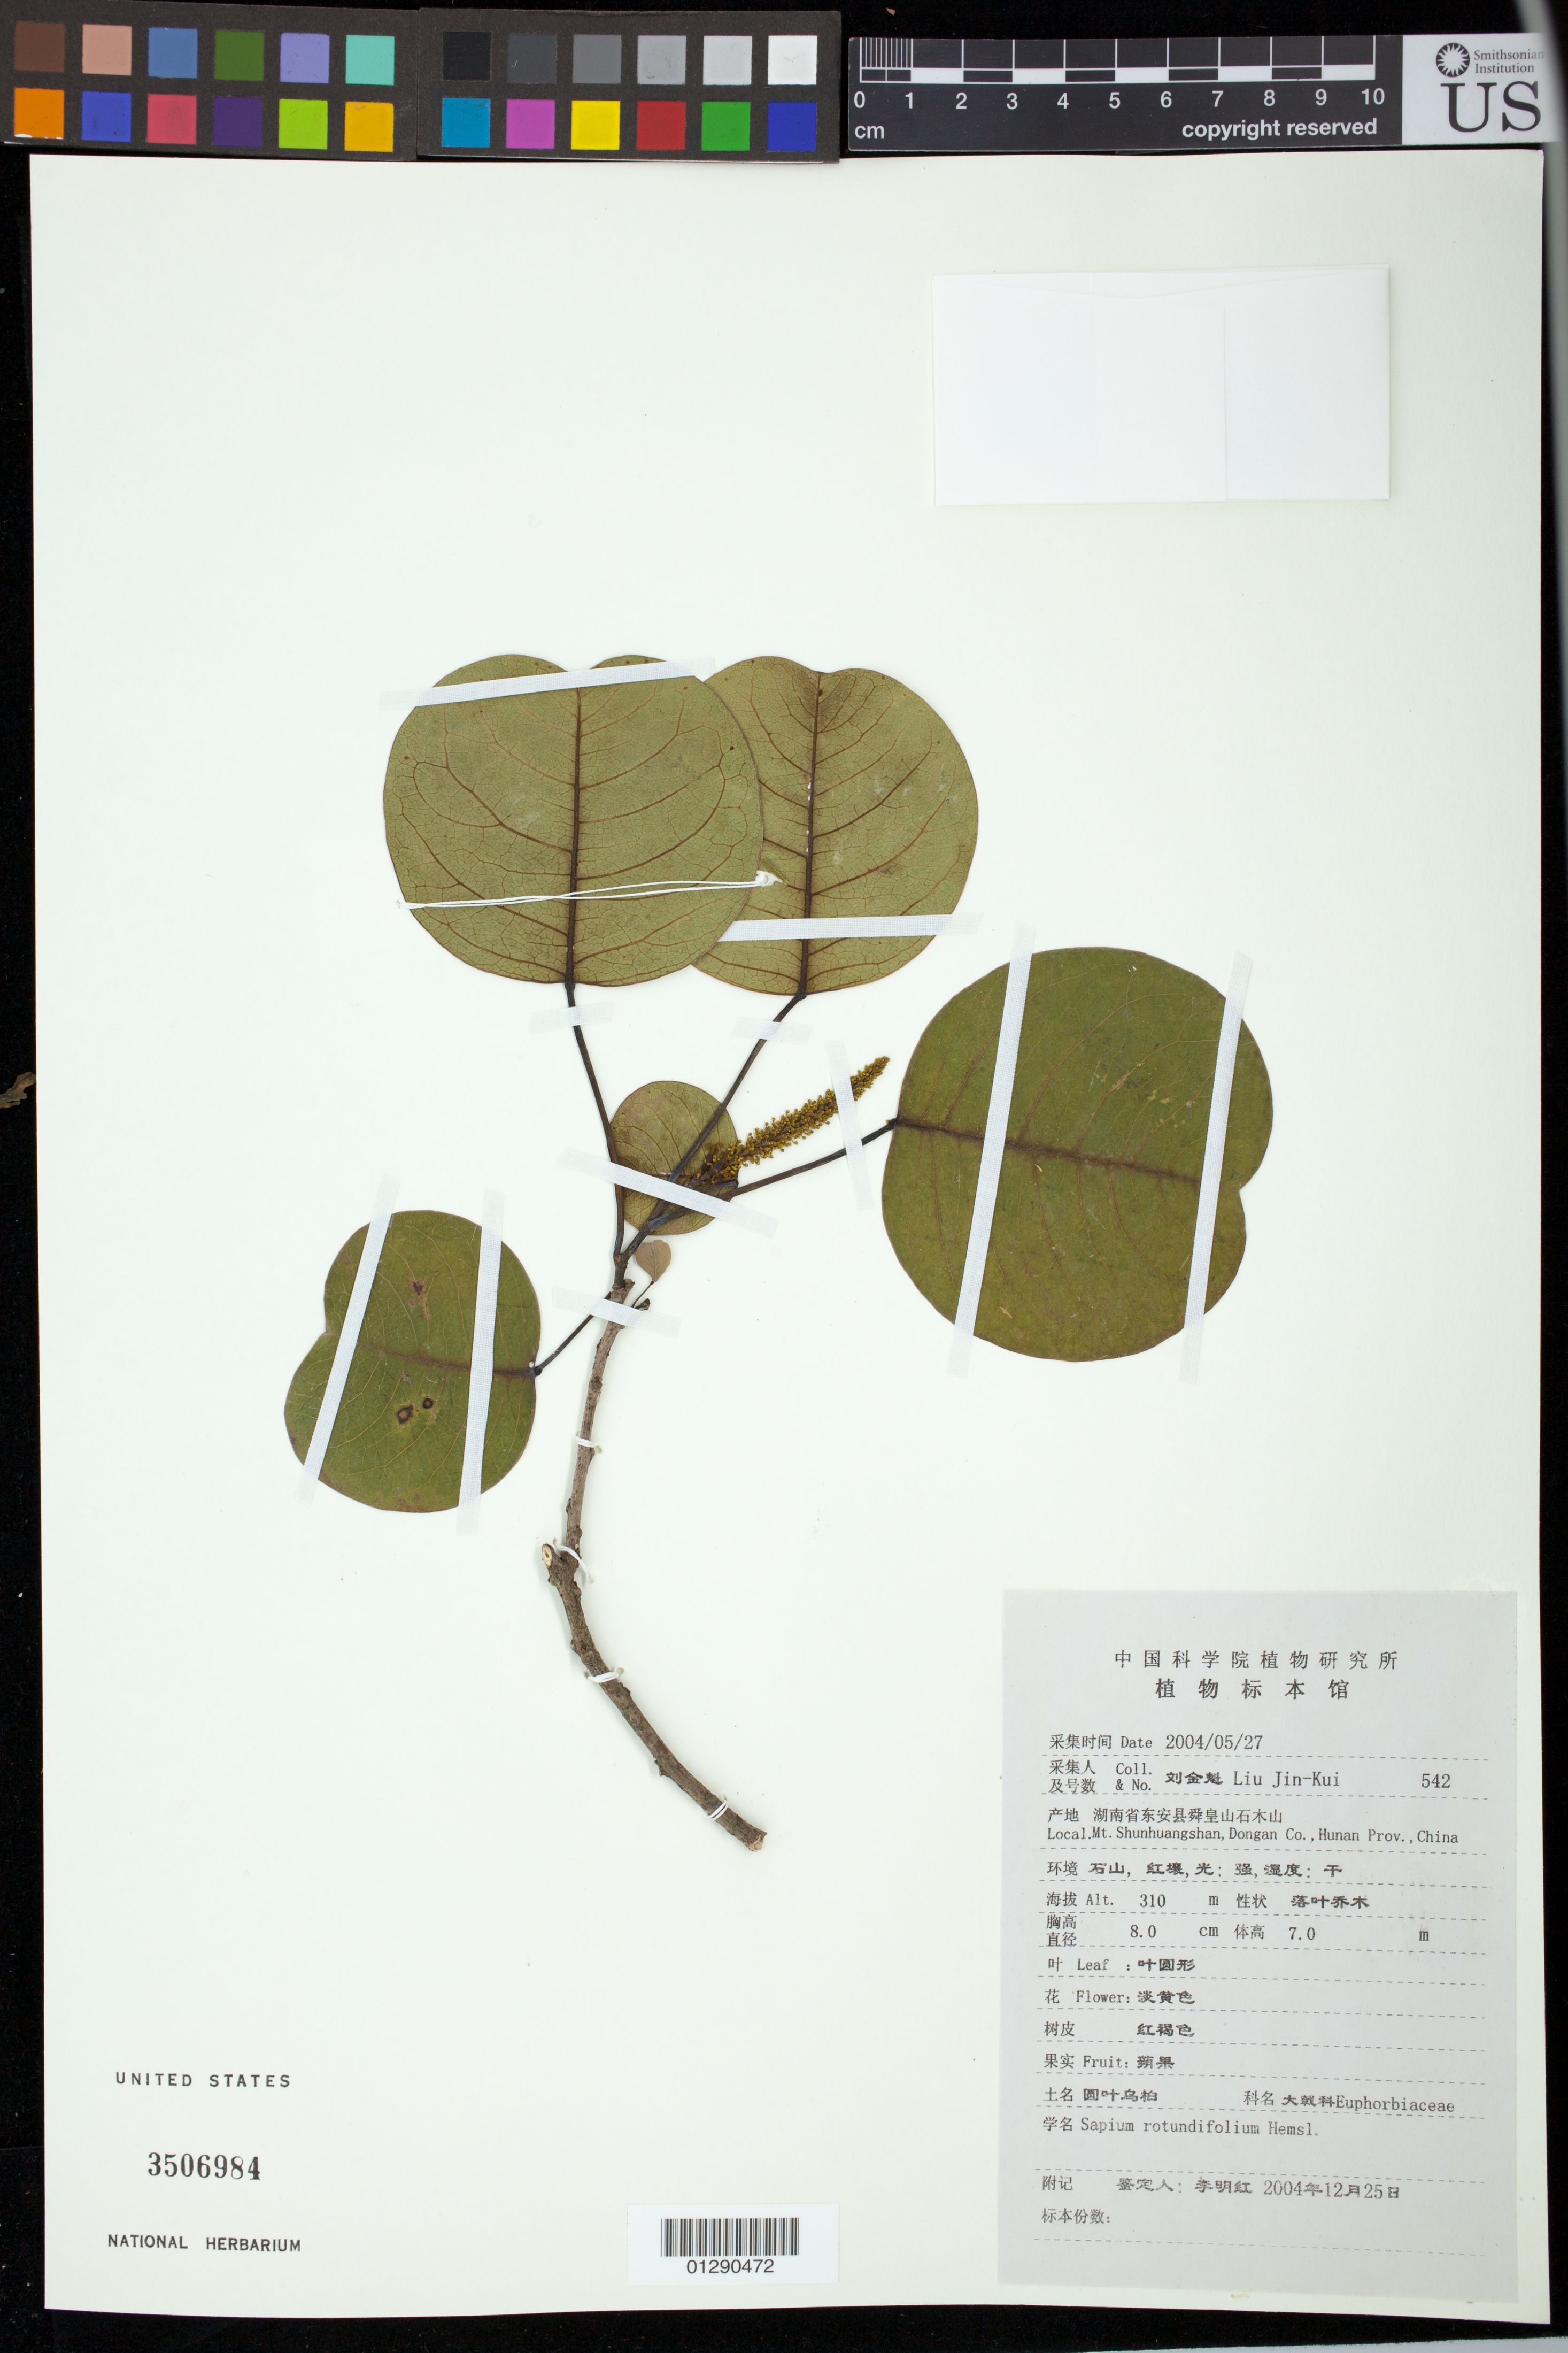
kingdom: Plantae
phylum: Tracheophyta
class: Magnoliopsida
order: Malpighiales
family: Euphorbiaceae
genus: Sapium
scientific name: Sapium rotundifolium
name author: Hemsl.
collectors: L. Jin-Kui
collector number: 542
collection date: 2004-05-27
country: China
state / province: Hunan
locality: Mt. Shunhuangshan, Dongan Co.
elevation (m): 310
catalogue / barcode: US 3506984